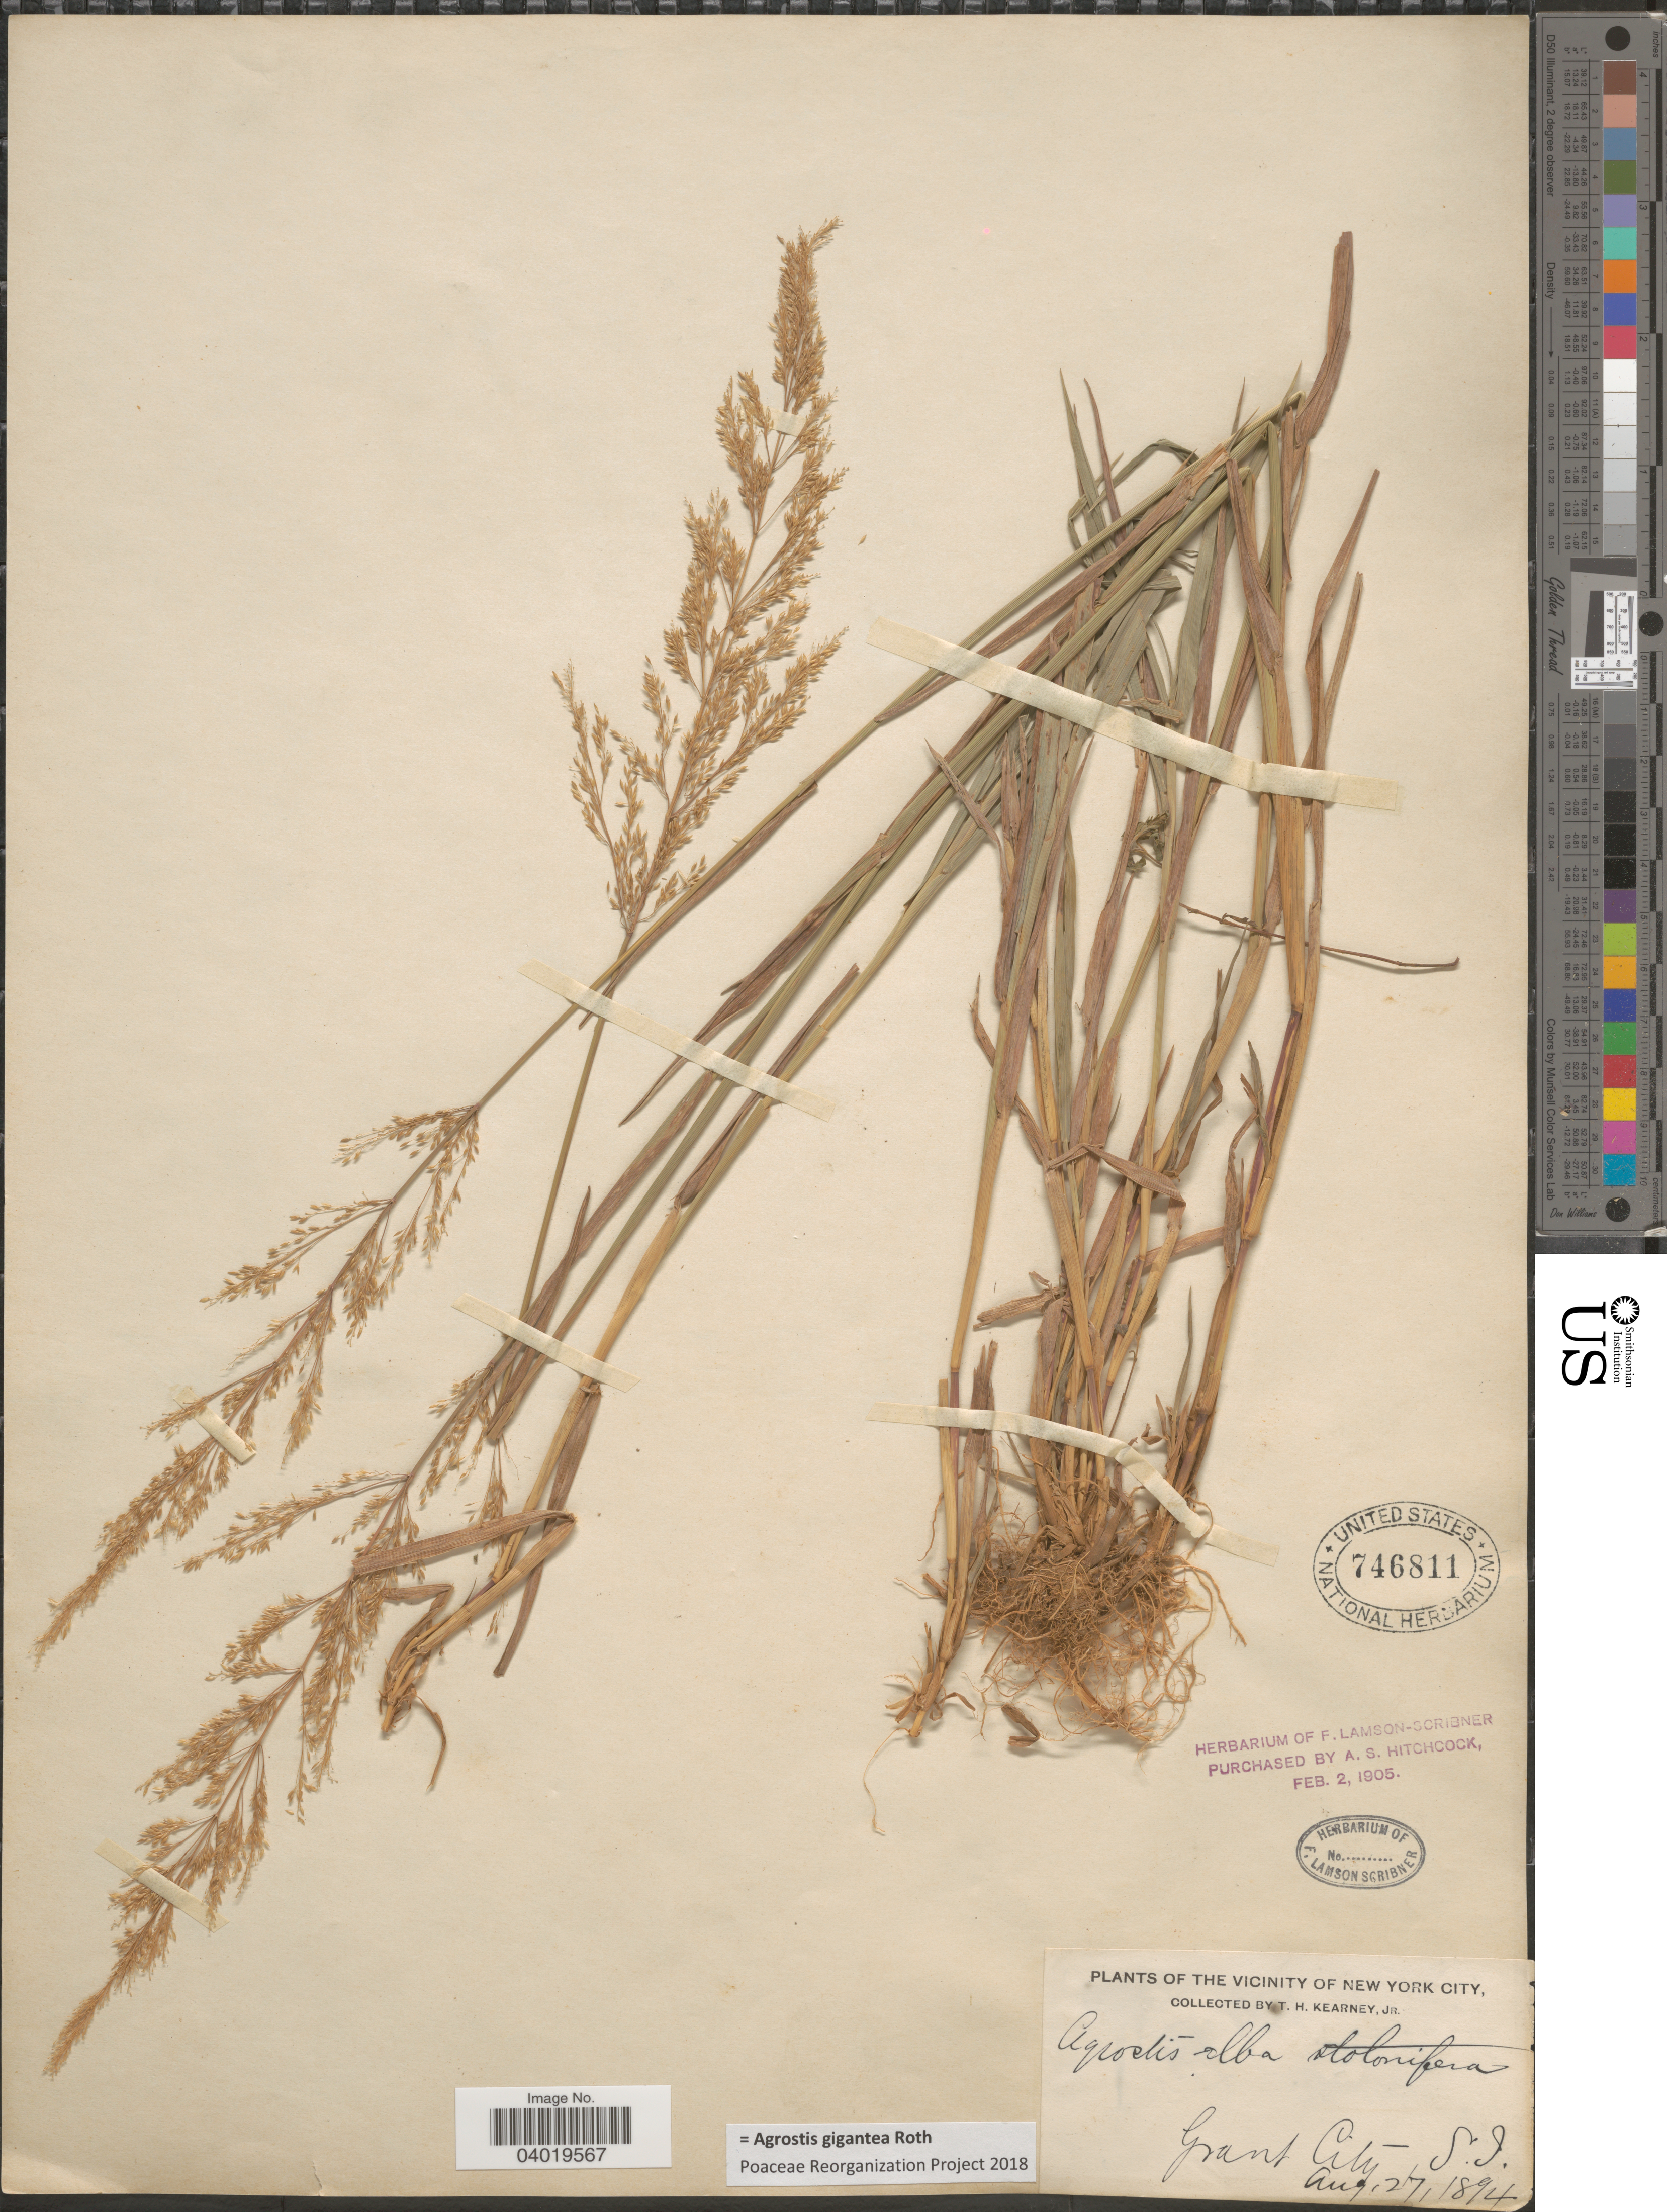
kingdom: Plantae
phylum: Tracheophyta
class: Liliopsida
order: Poales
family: Poaceae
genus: Agrostis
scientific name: Agrostis gigantea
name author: Roth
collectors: T. H. Kearney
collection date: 1894-08-27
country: United States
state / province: New York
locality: The vicinity of New York City. Grand City. L.I.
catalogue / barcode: US 746811